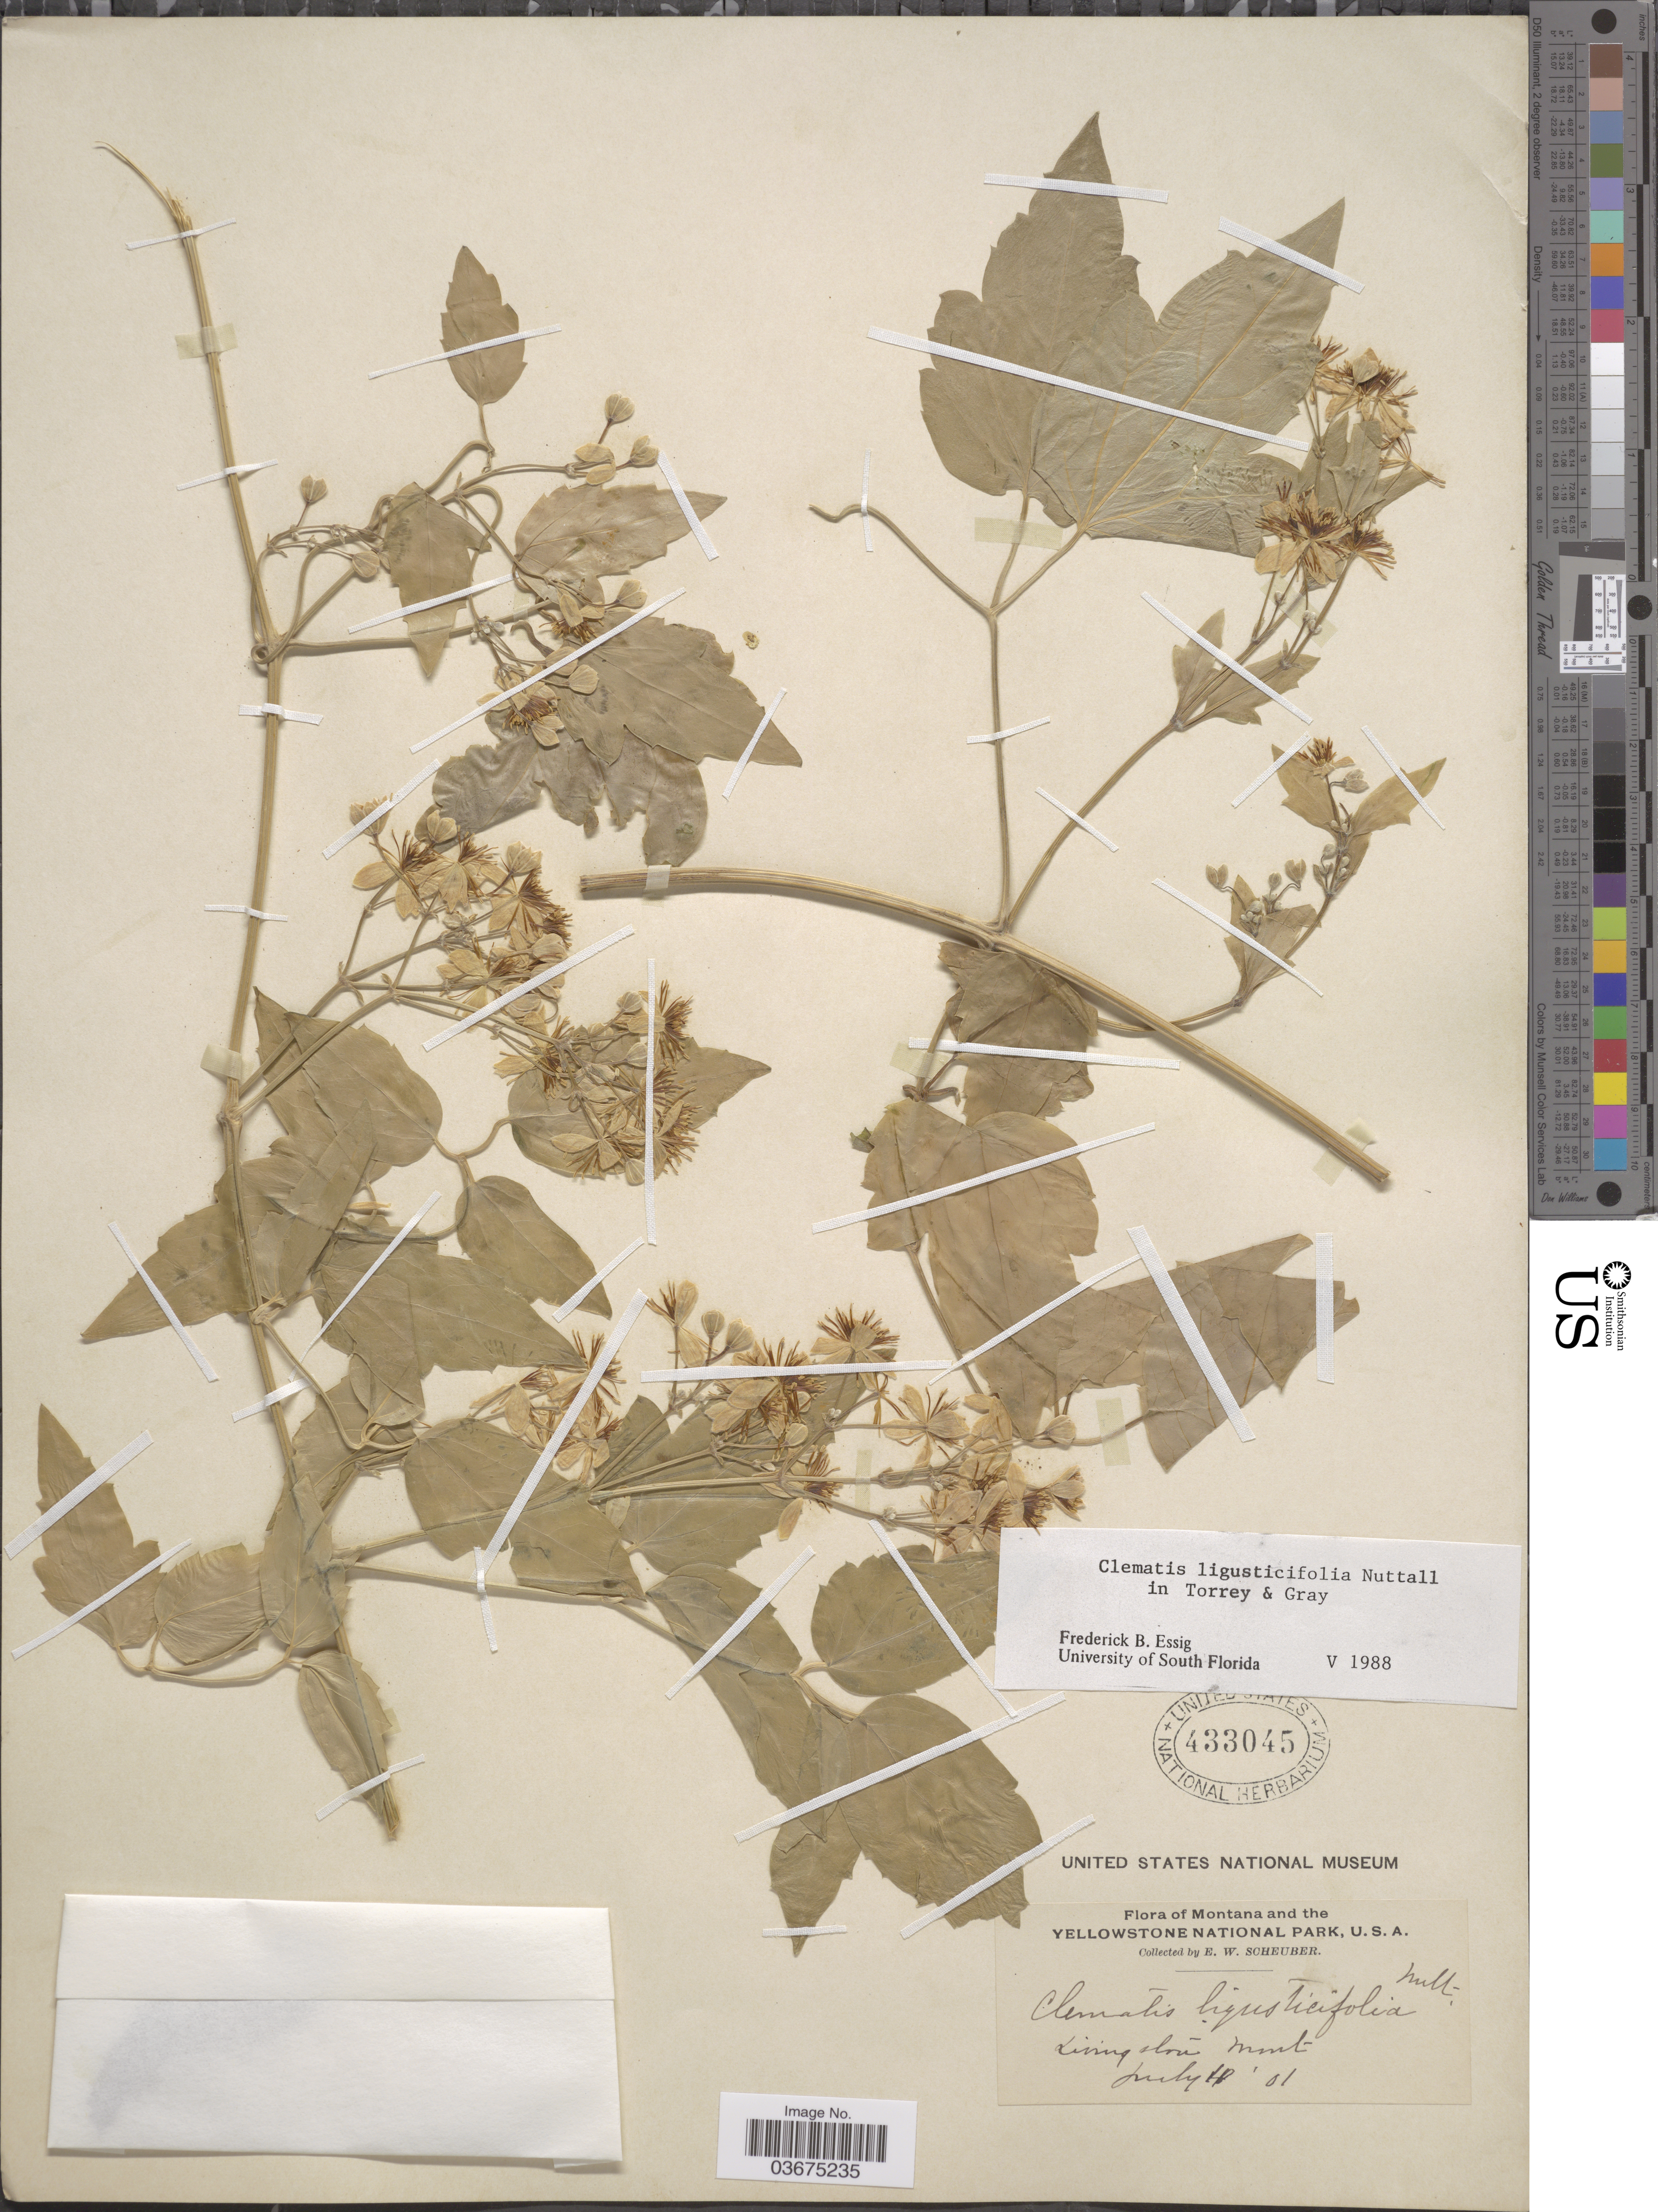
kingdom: Plantae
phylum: Tracheophyta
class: Magnoliopsida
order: Ranunculales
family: Ranunculaceae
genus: Clematis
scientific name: Clematis ligusticifolia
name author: Nutt.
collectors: E. Scheuber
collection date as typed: Transcribed d/m/y: 11/8/1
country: United States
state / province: Montana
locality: Montana and the Yellowstone National Park. Livingston.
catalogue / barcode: US 433045